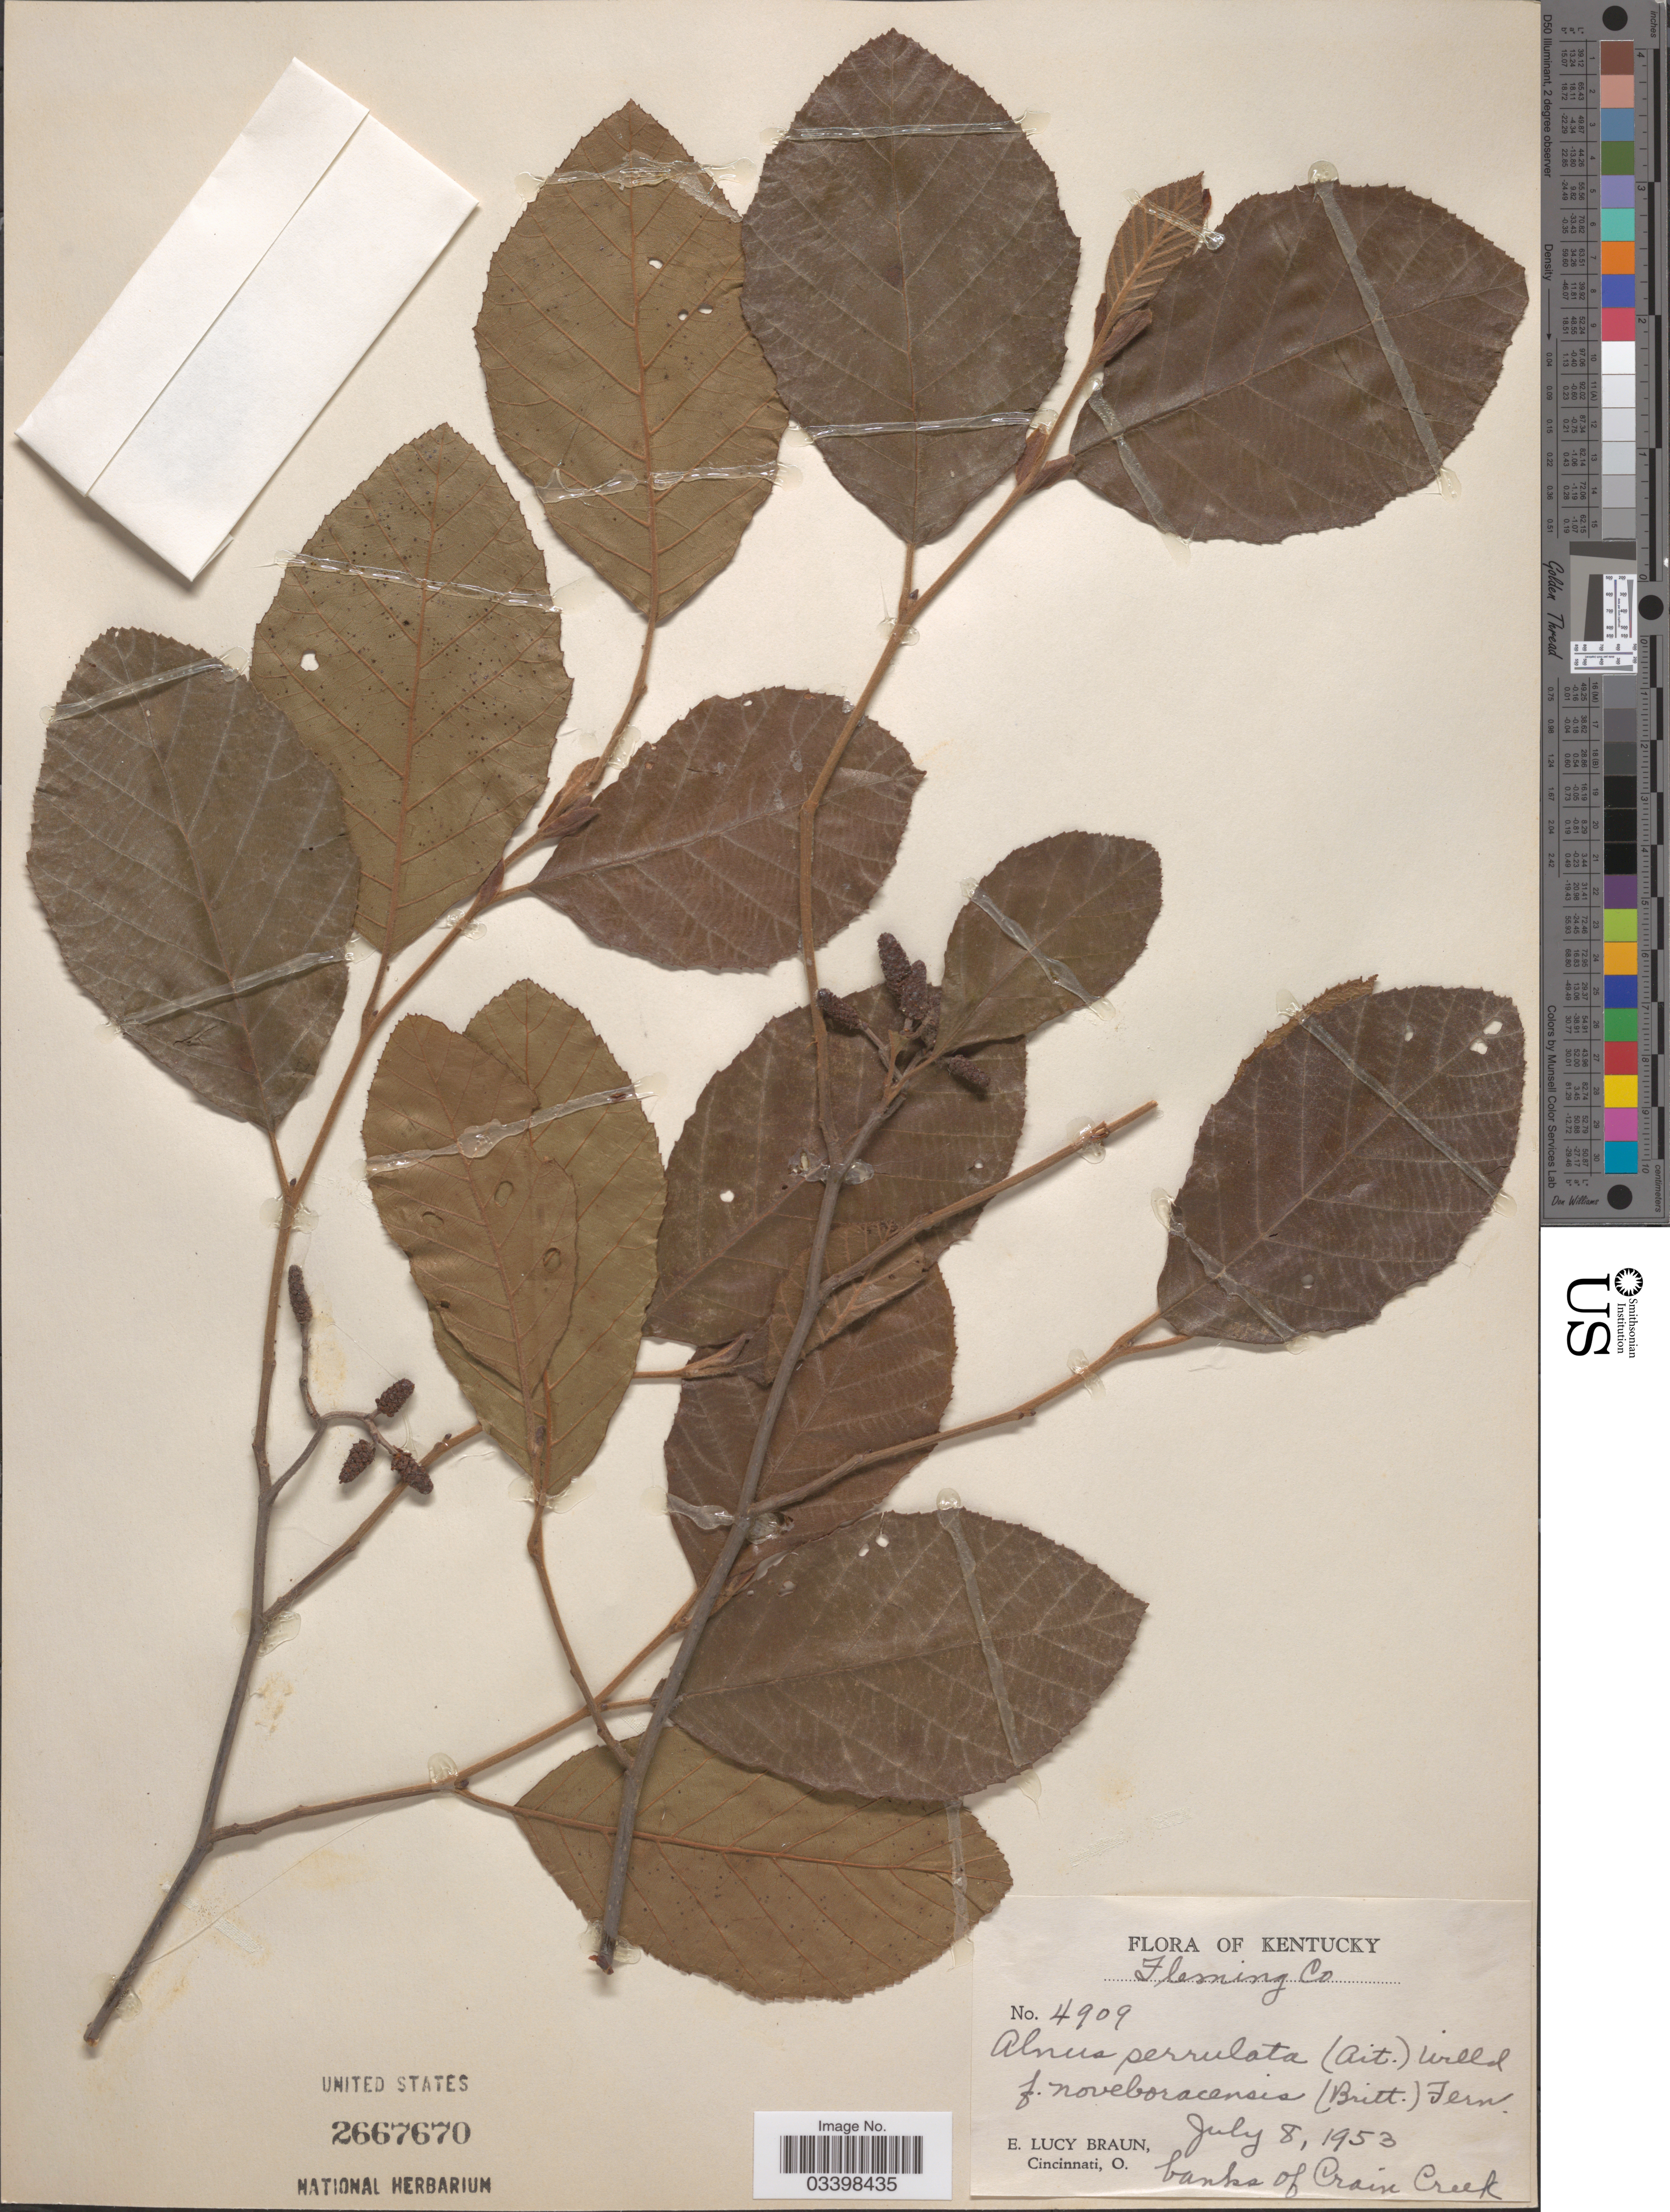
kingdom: Plantae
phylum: Tracheophyta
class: Magnoliopsida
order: Fagales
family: Betulaceae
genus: Alnus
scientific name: Alnus serrulata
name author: (Aiton) Willd.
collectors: E. L. Braun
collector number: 4909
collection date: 1953-07-08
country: United States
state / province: Kentucky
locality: Fleming Co. Banks of Craise Creek.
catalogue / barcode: US 2667670